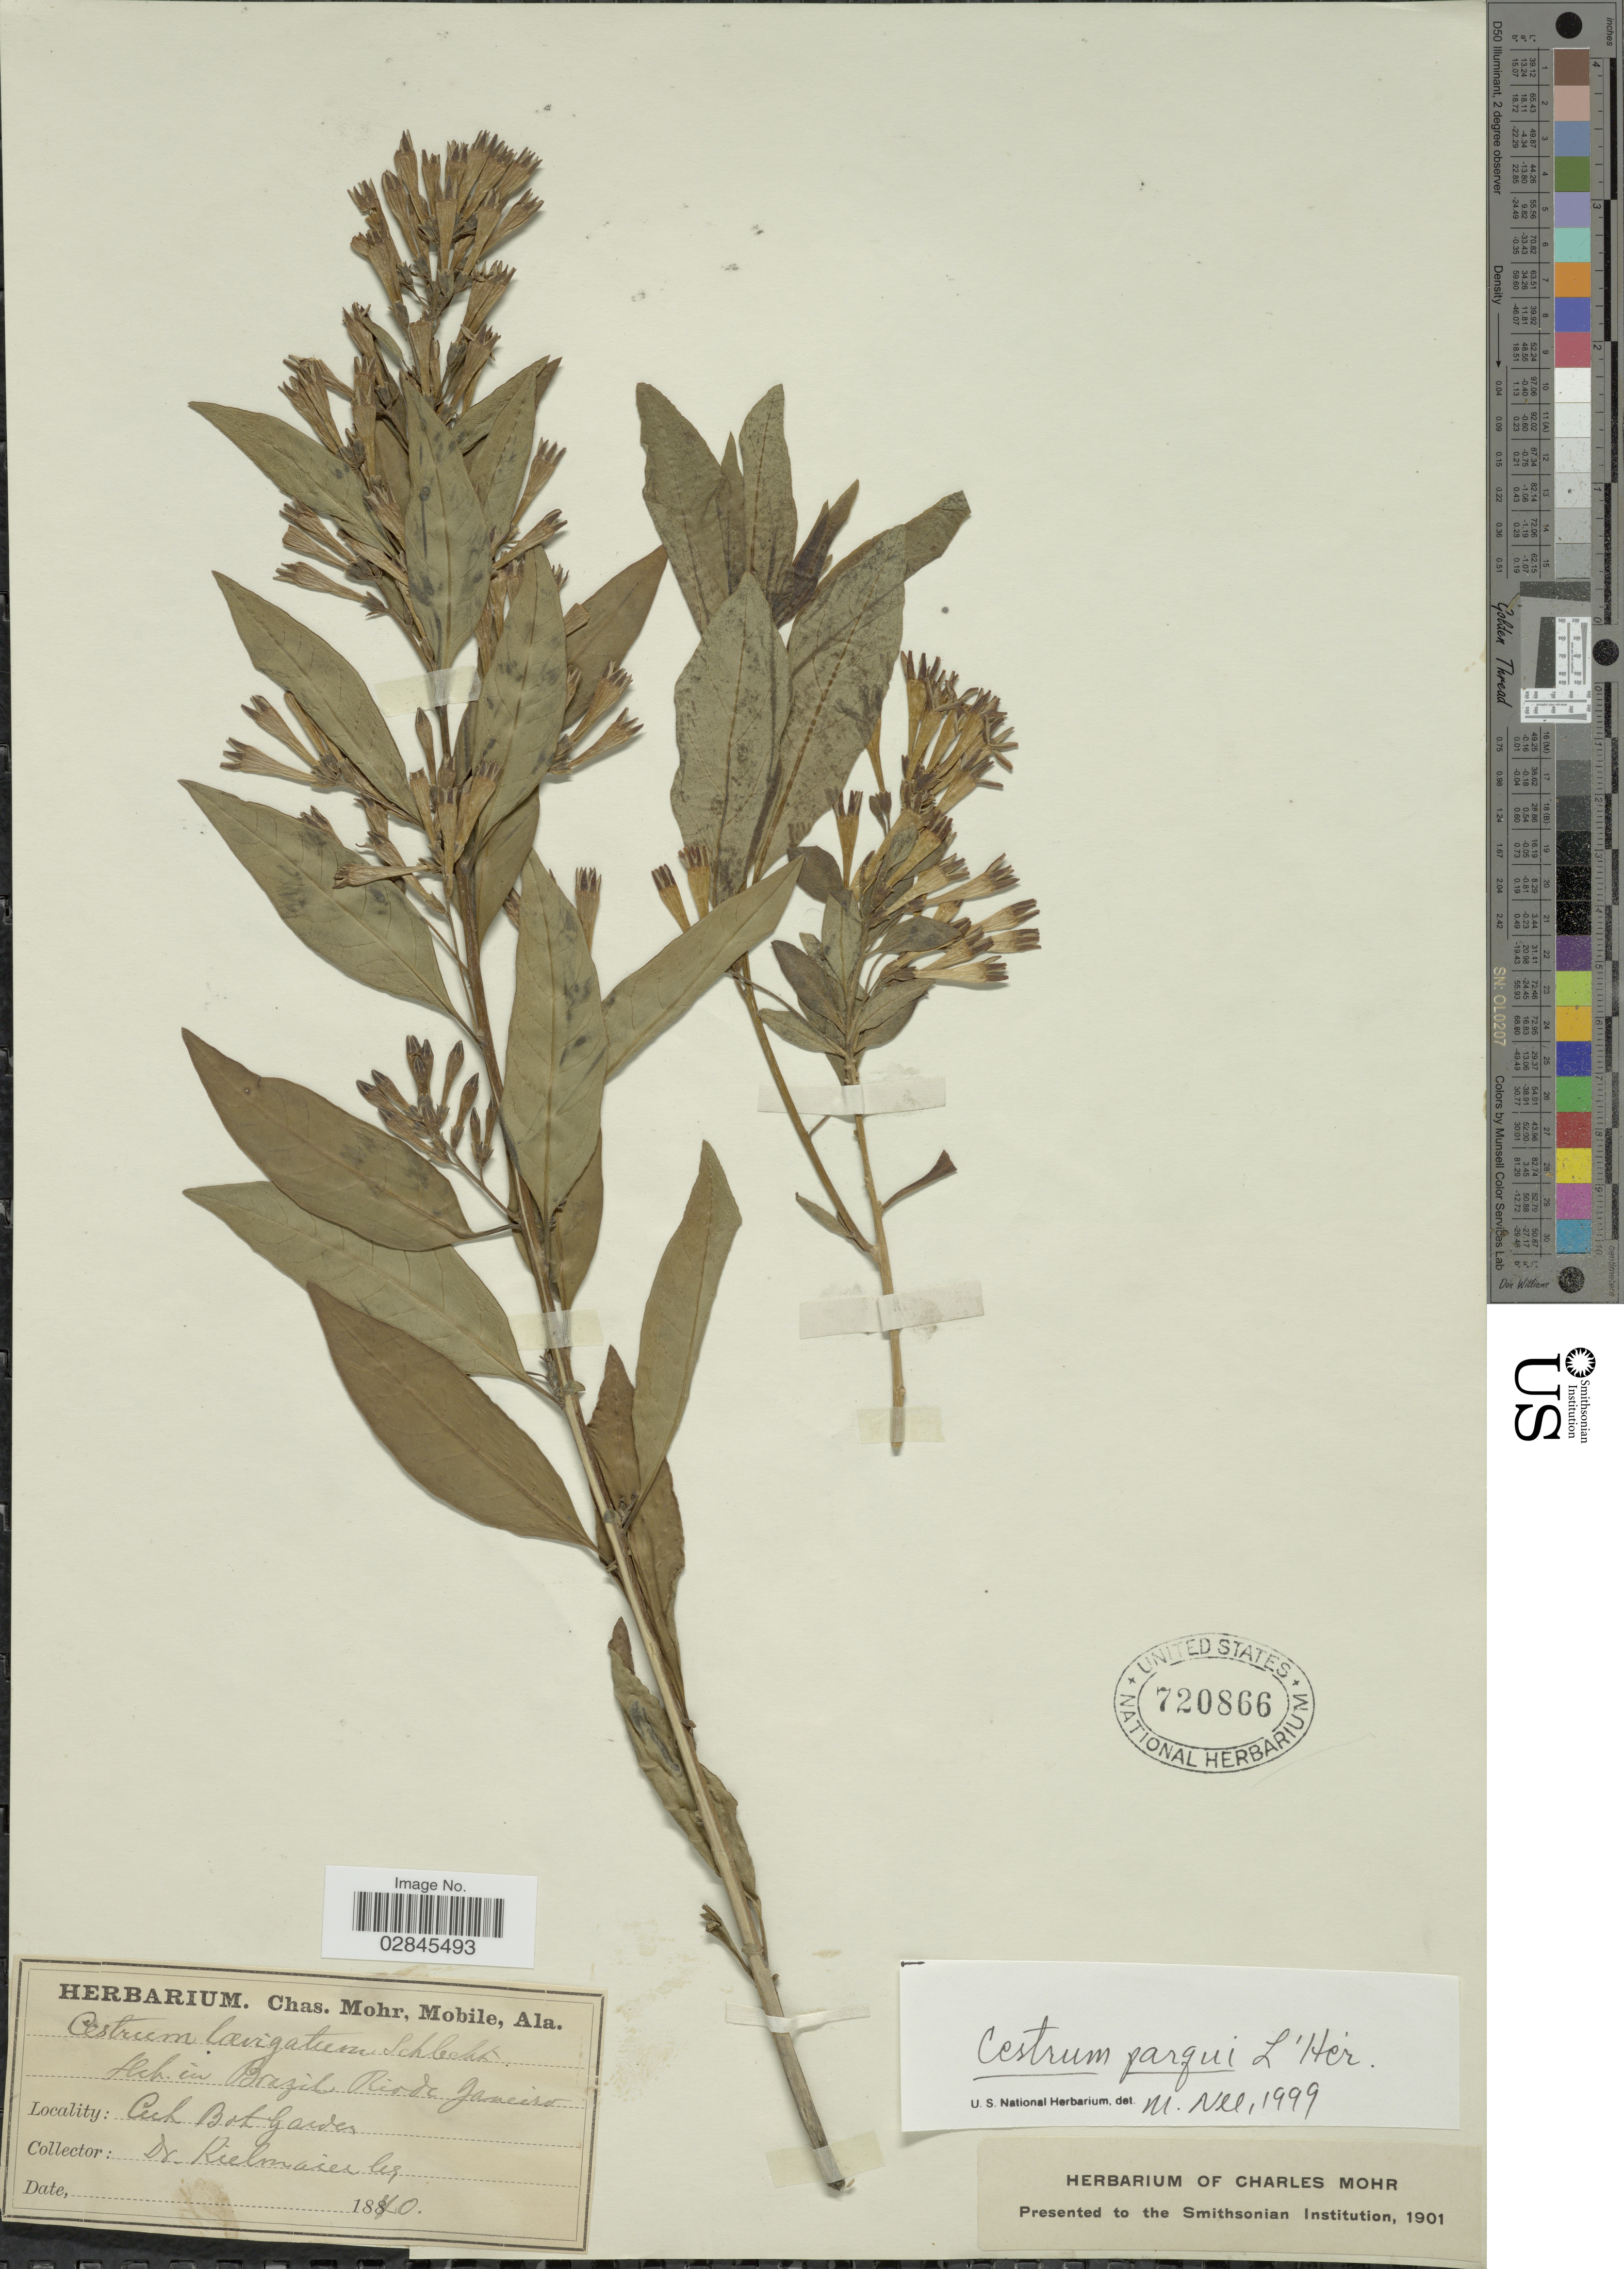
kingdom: Plantae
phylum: Tracheophyta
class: Magnoliopsida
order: Solanales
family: Solanaceae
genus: Cestrum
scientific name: Cestrum parqui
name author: L'Hér.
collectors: Kielmaier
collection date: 1840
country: United States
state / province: Alabama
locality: Cul Bot. Garden.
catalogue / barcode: US 720866